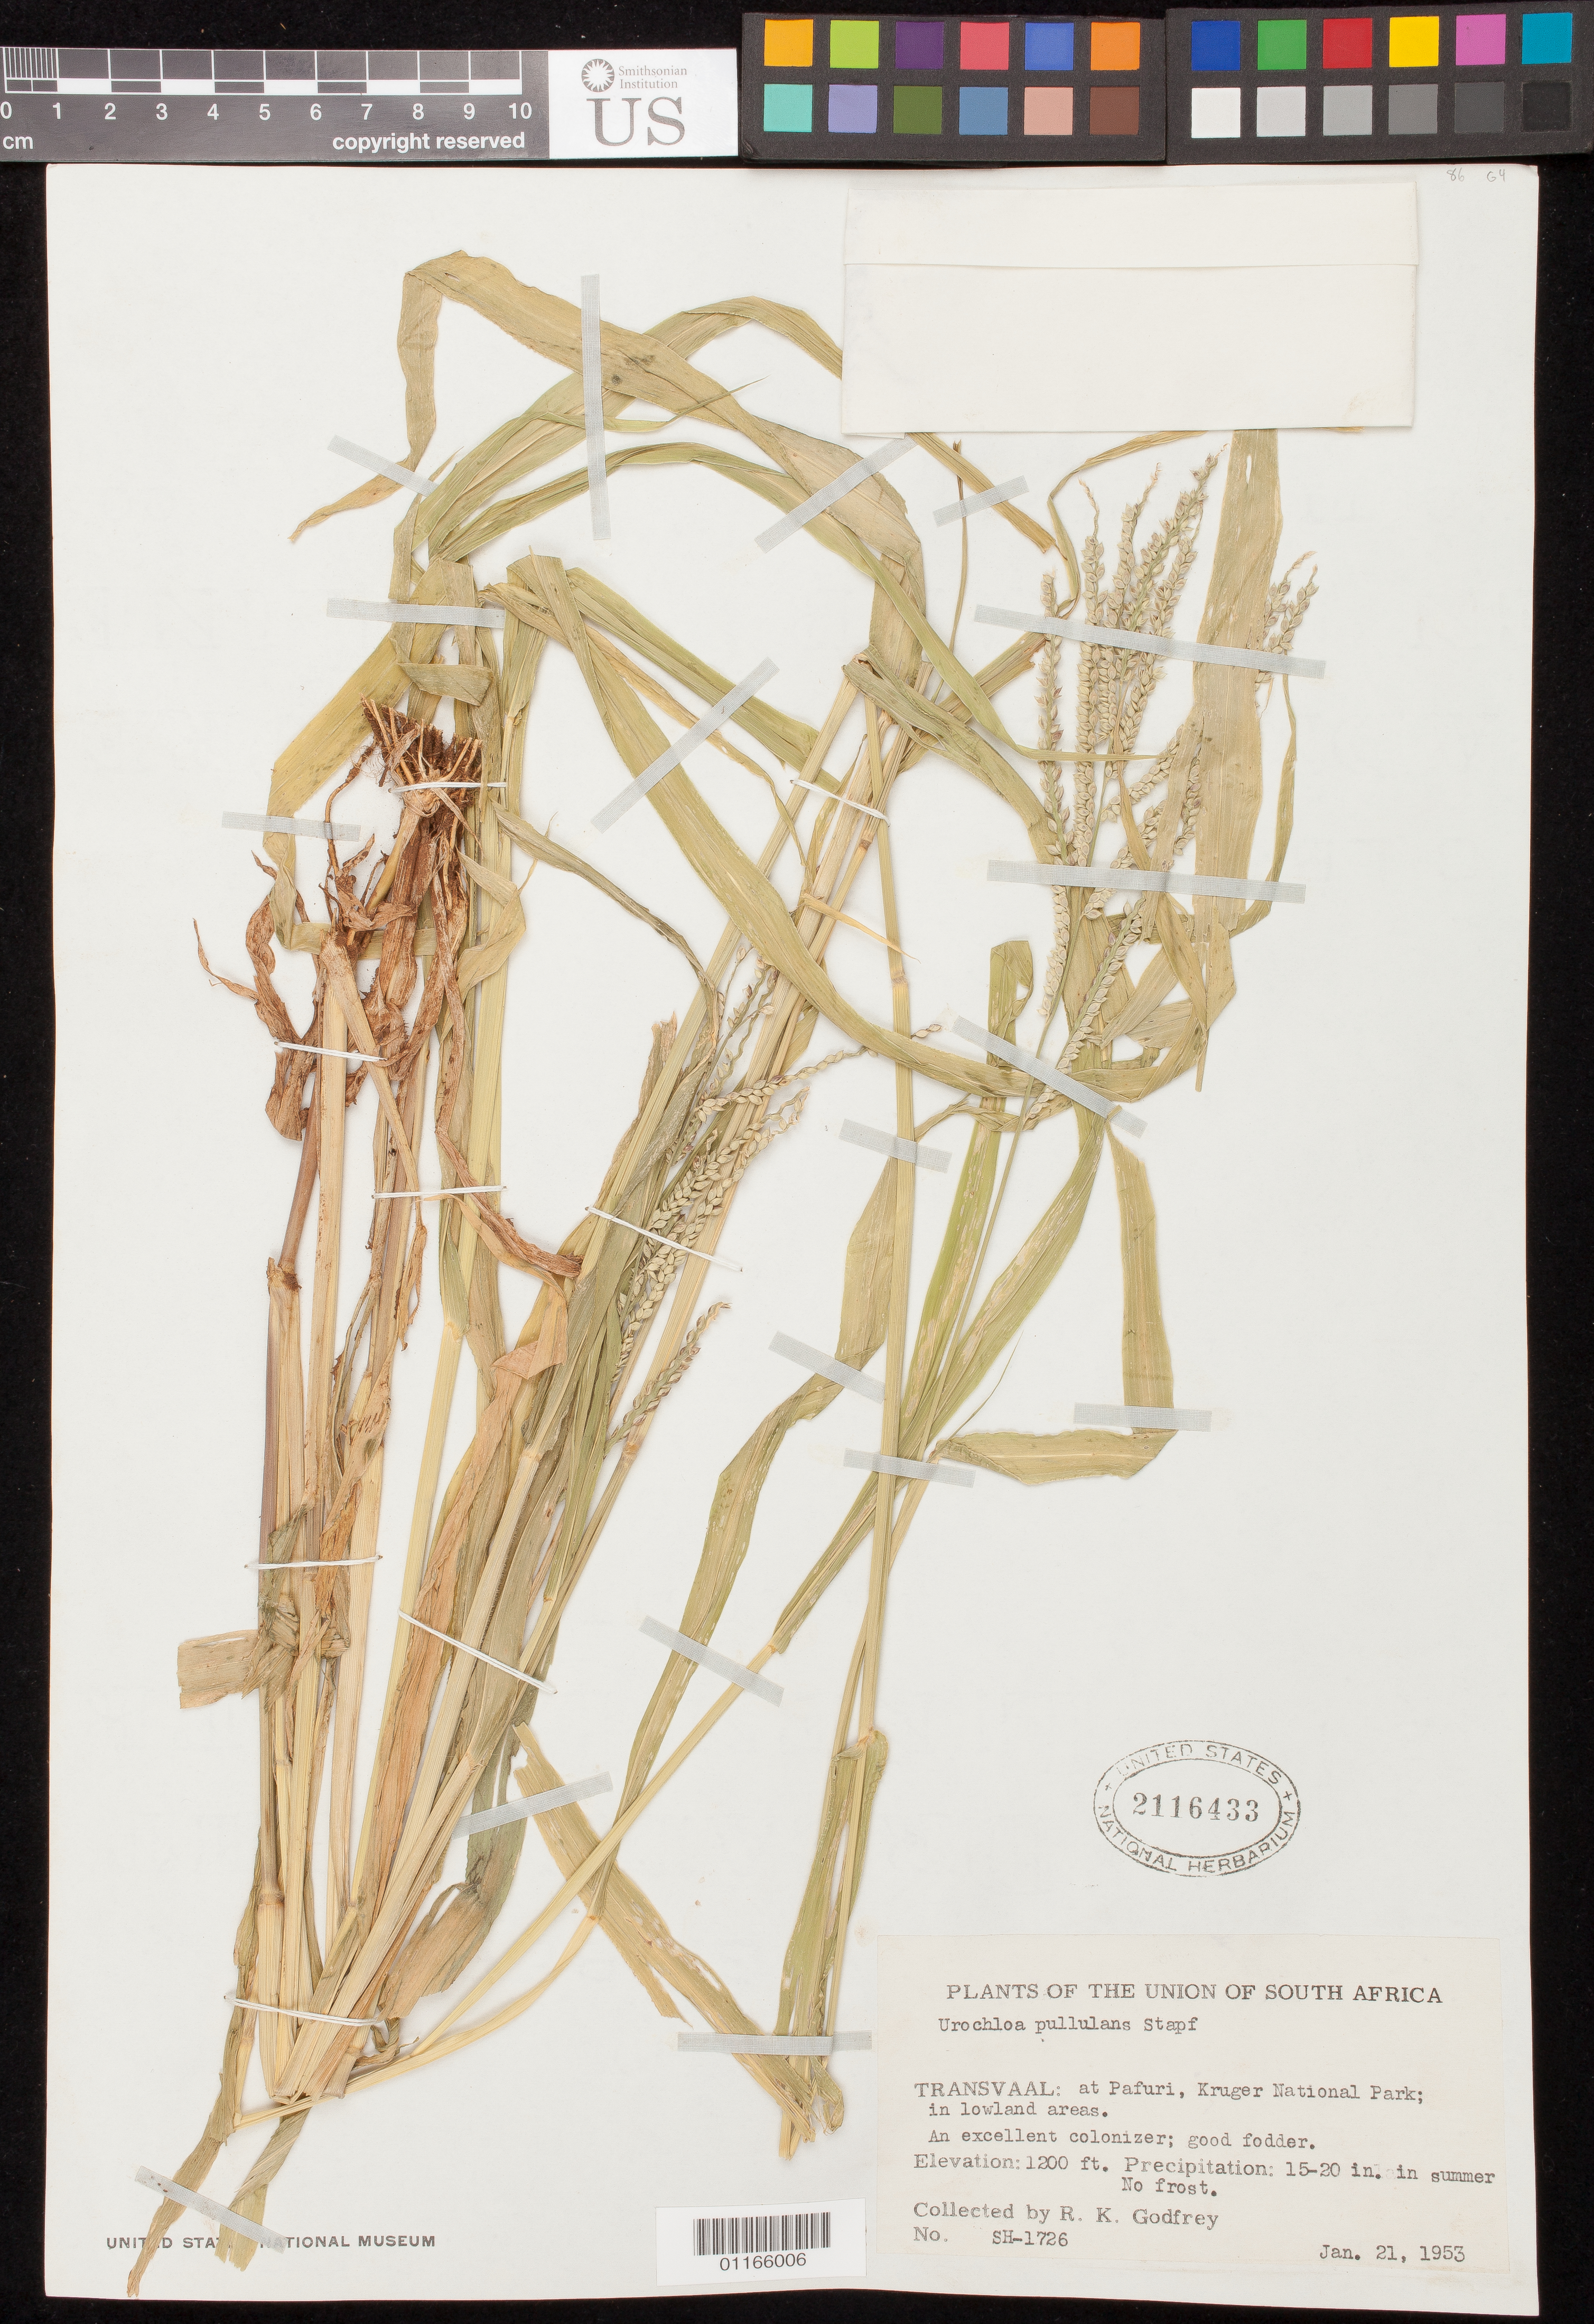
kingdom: Plantae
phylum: Tracheophyta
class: Liliopsida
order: Poales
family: Poaceae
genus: Urochloa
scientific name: Urochloa pullulans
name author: Stapf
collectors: R. K. Godfrey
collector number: SH-1726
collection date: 1953-01-21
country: South Africa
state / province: Limpopo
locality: At Pafuri, Kruger National Park. Transvaal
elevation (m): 366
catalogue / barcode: US 2116433